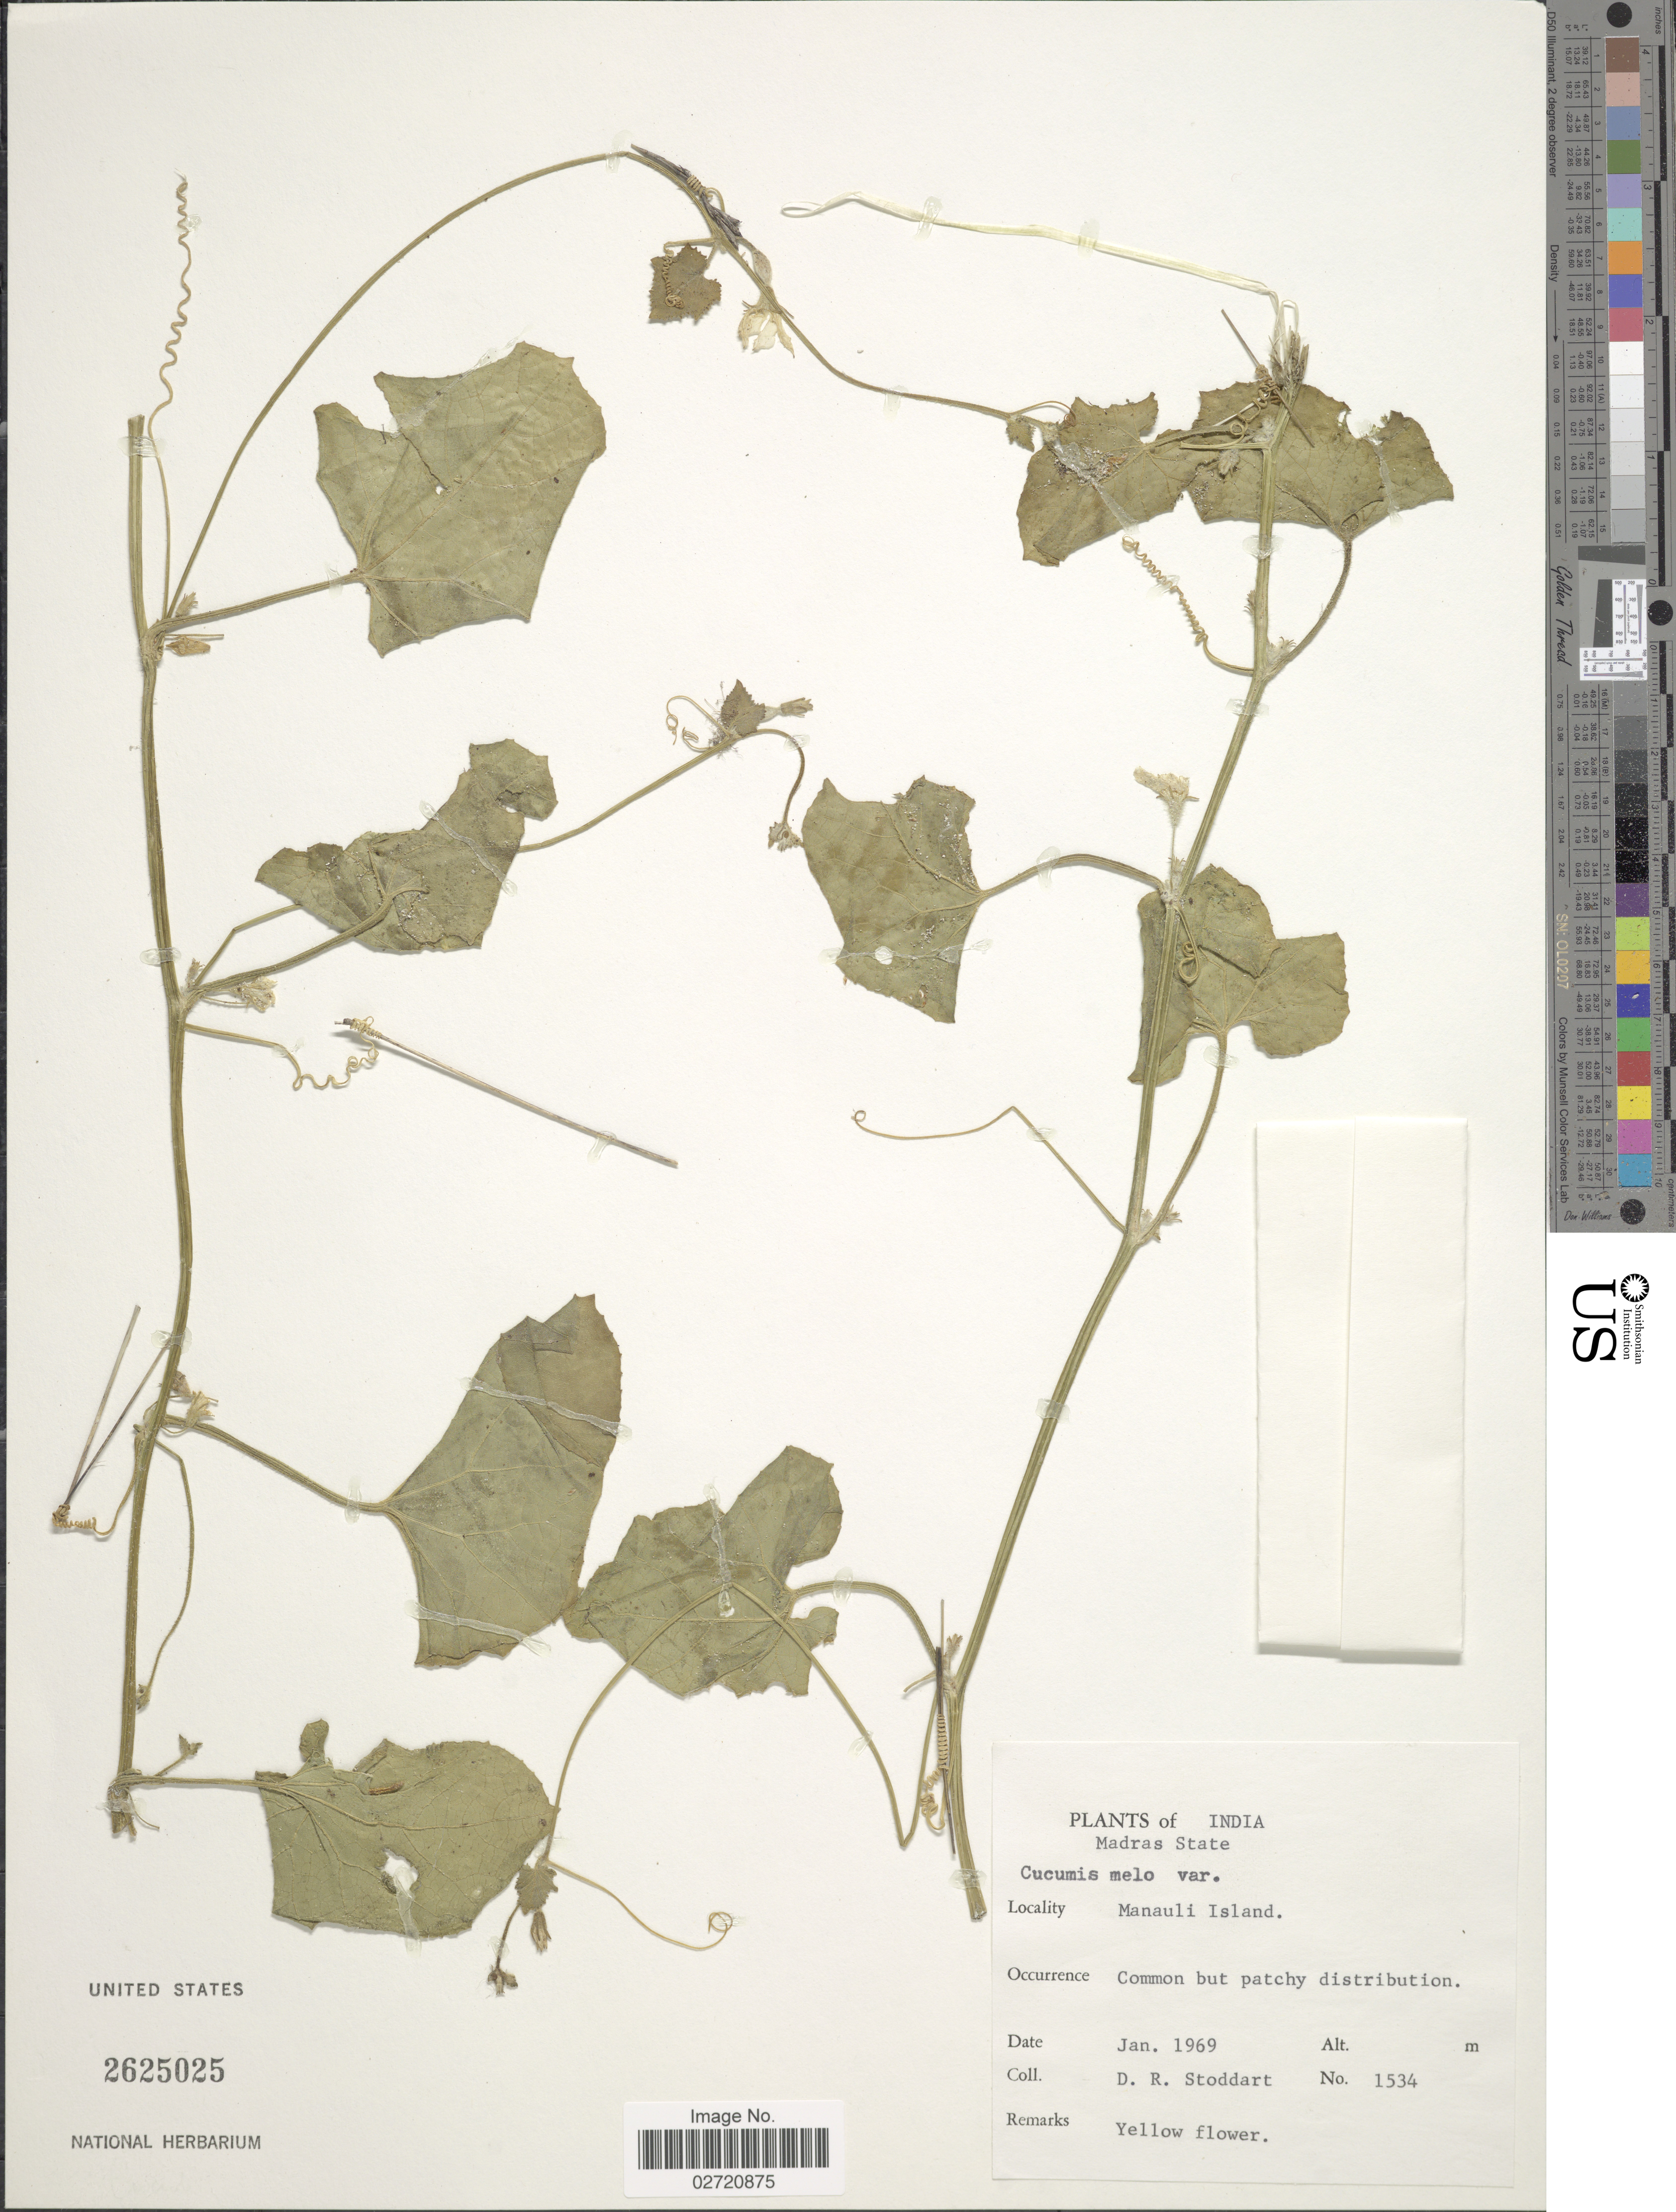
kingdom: Plantae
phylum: Tracheophyta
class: Magnoliopsida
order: Cucurbitales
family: Cucurbitaceae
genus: Cucumis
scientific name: Cucumis melo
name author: L.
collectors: D. R. Stoddart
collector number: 1534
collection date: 1969-01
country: India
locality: Madras State. Manauli Island.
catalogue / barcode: US 2625025